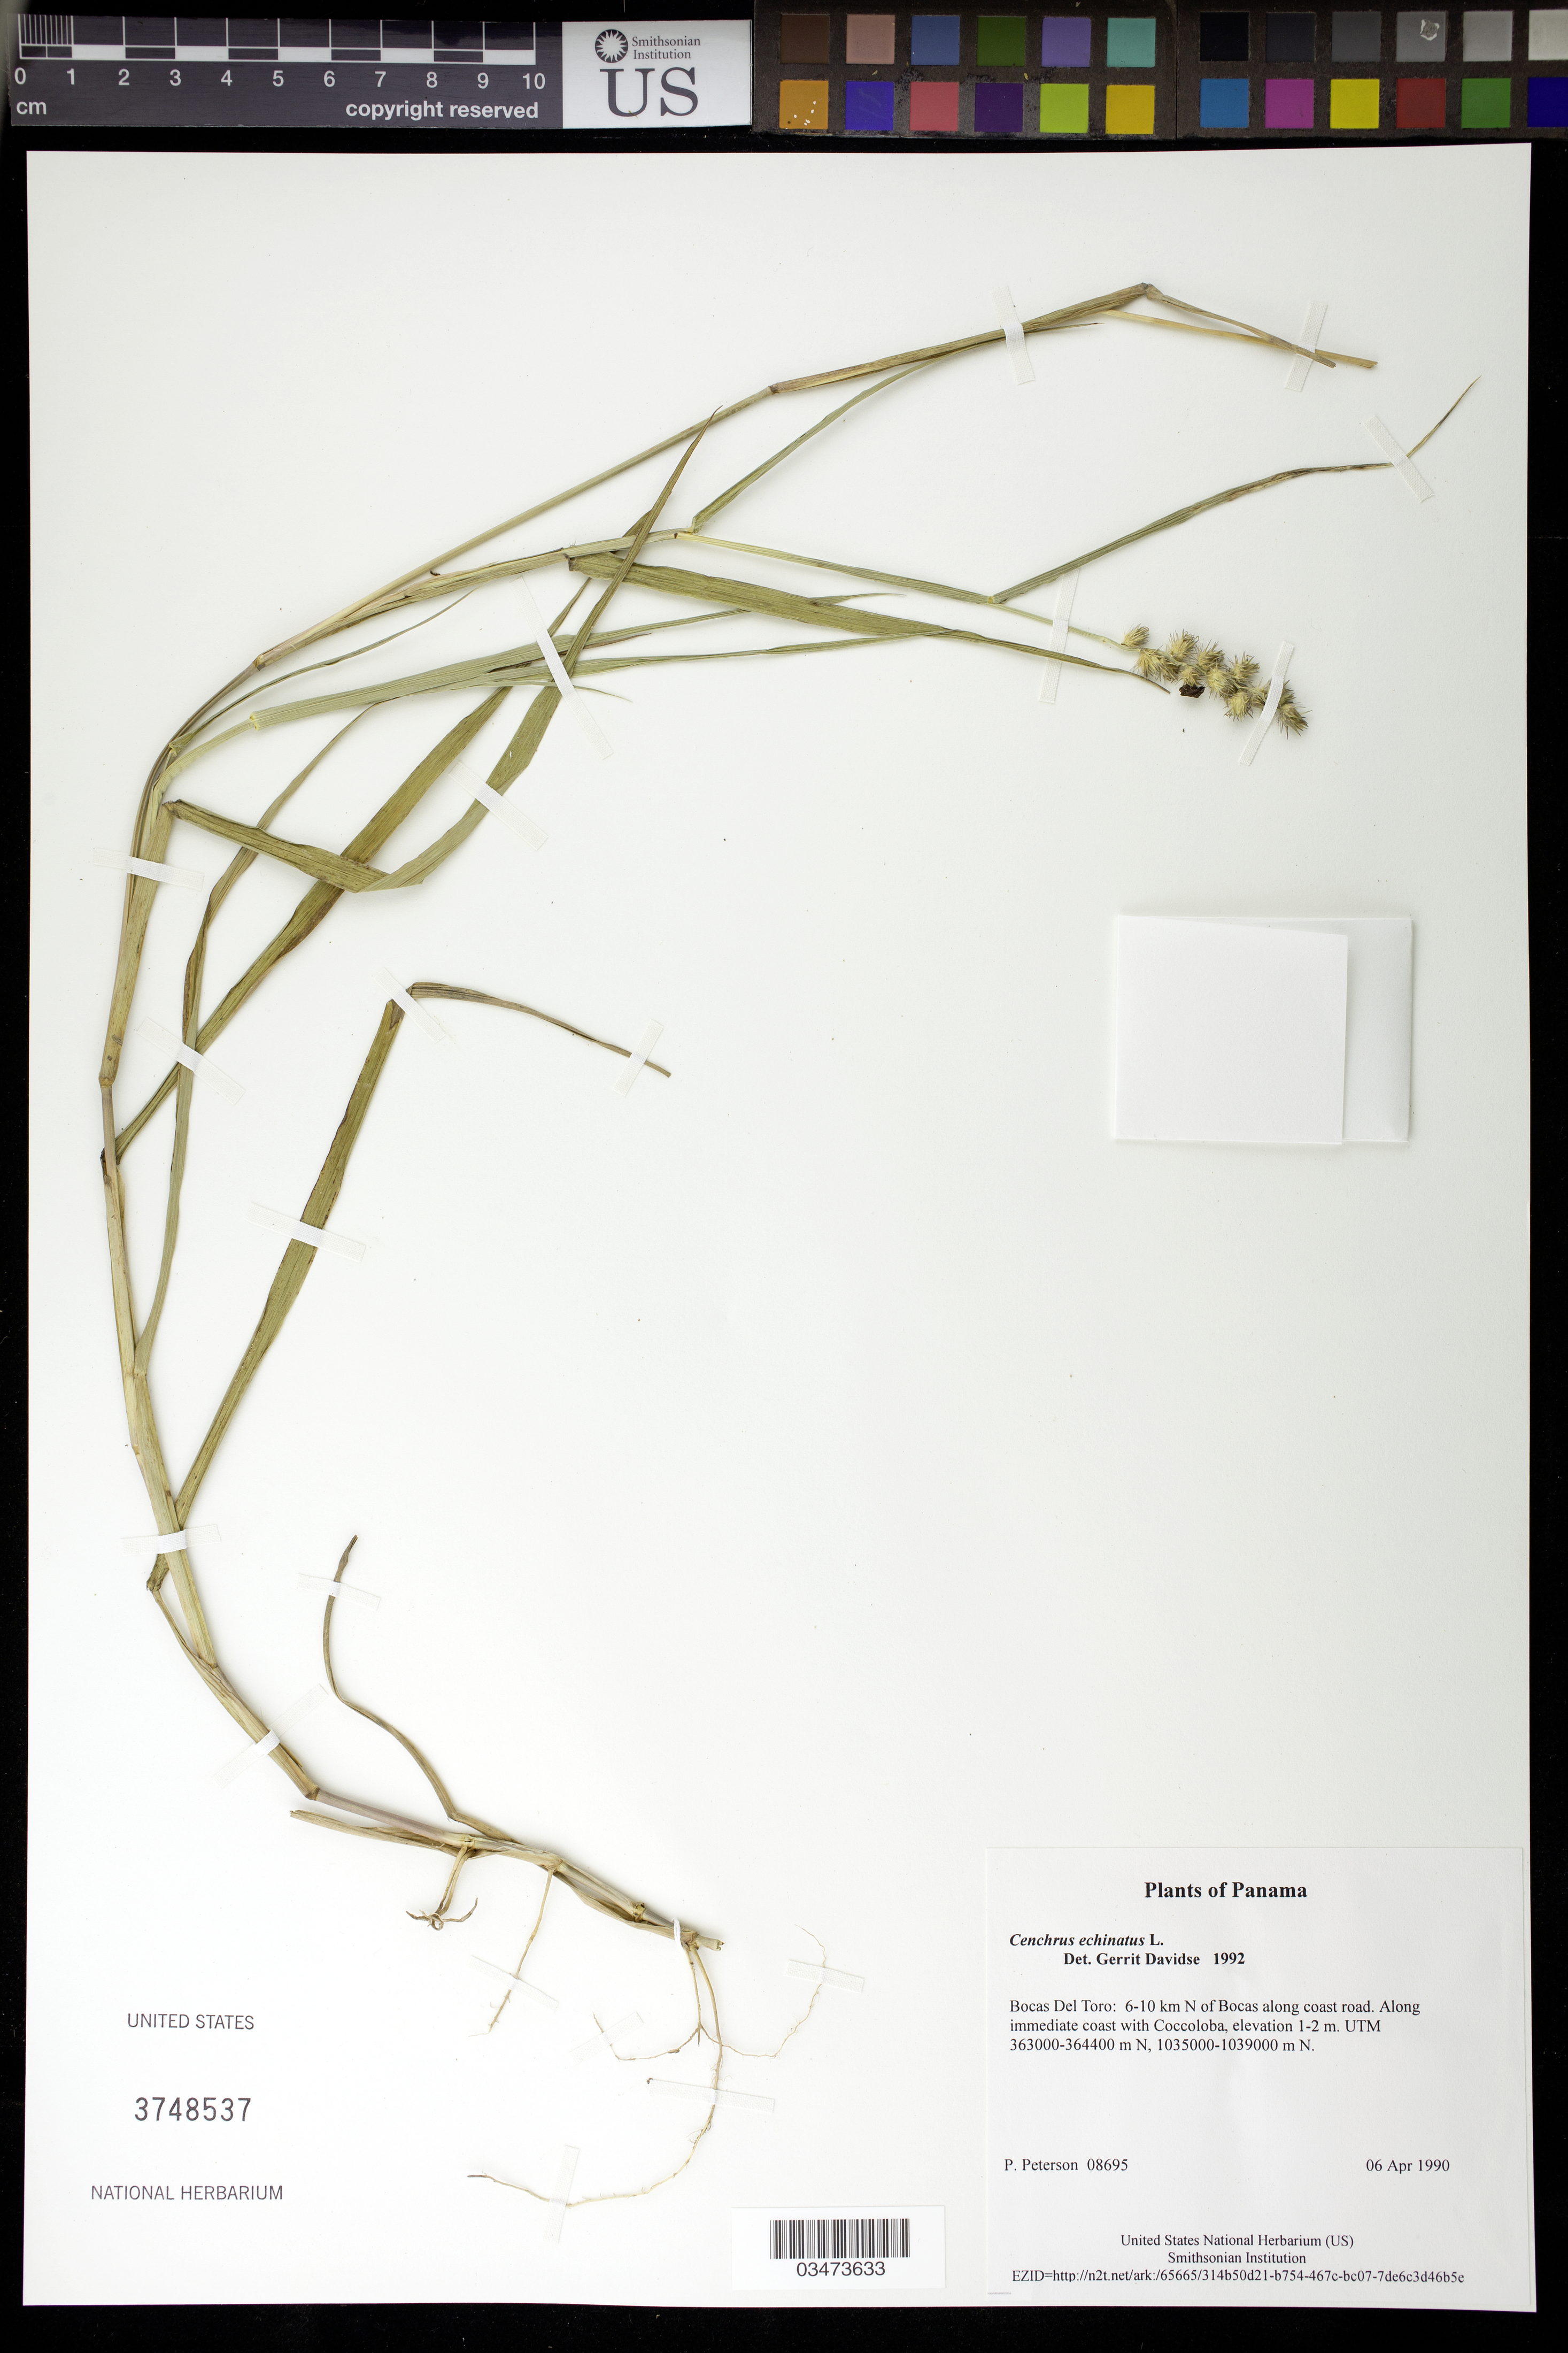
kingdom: Plantae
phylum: Tracheophyta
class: Liliopsida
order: Poales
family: Poaceae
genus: Cenchrus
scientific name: Cenchrus echinatus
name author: L.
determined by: Davidse, Gerrit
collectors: P. M. Peterson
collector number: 08695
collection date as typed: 06 Apr 1990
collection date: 1990-04-06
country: Panama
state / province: Bocas del Toro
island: Colón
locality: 6-10 km N of Bocas along coast road.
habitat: Along immediate coast with Coccoloba, elevation 1-2 m. UTM 363000-364400 m N, 1035000-1039000 m N.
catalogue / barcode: US 3748537